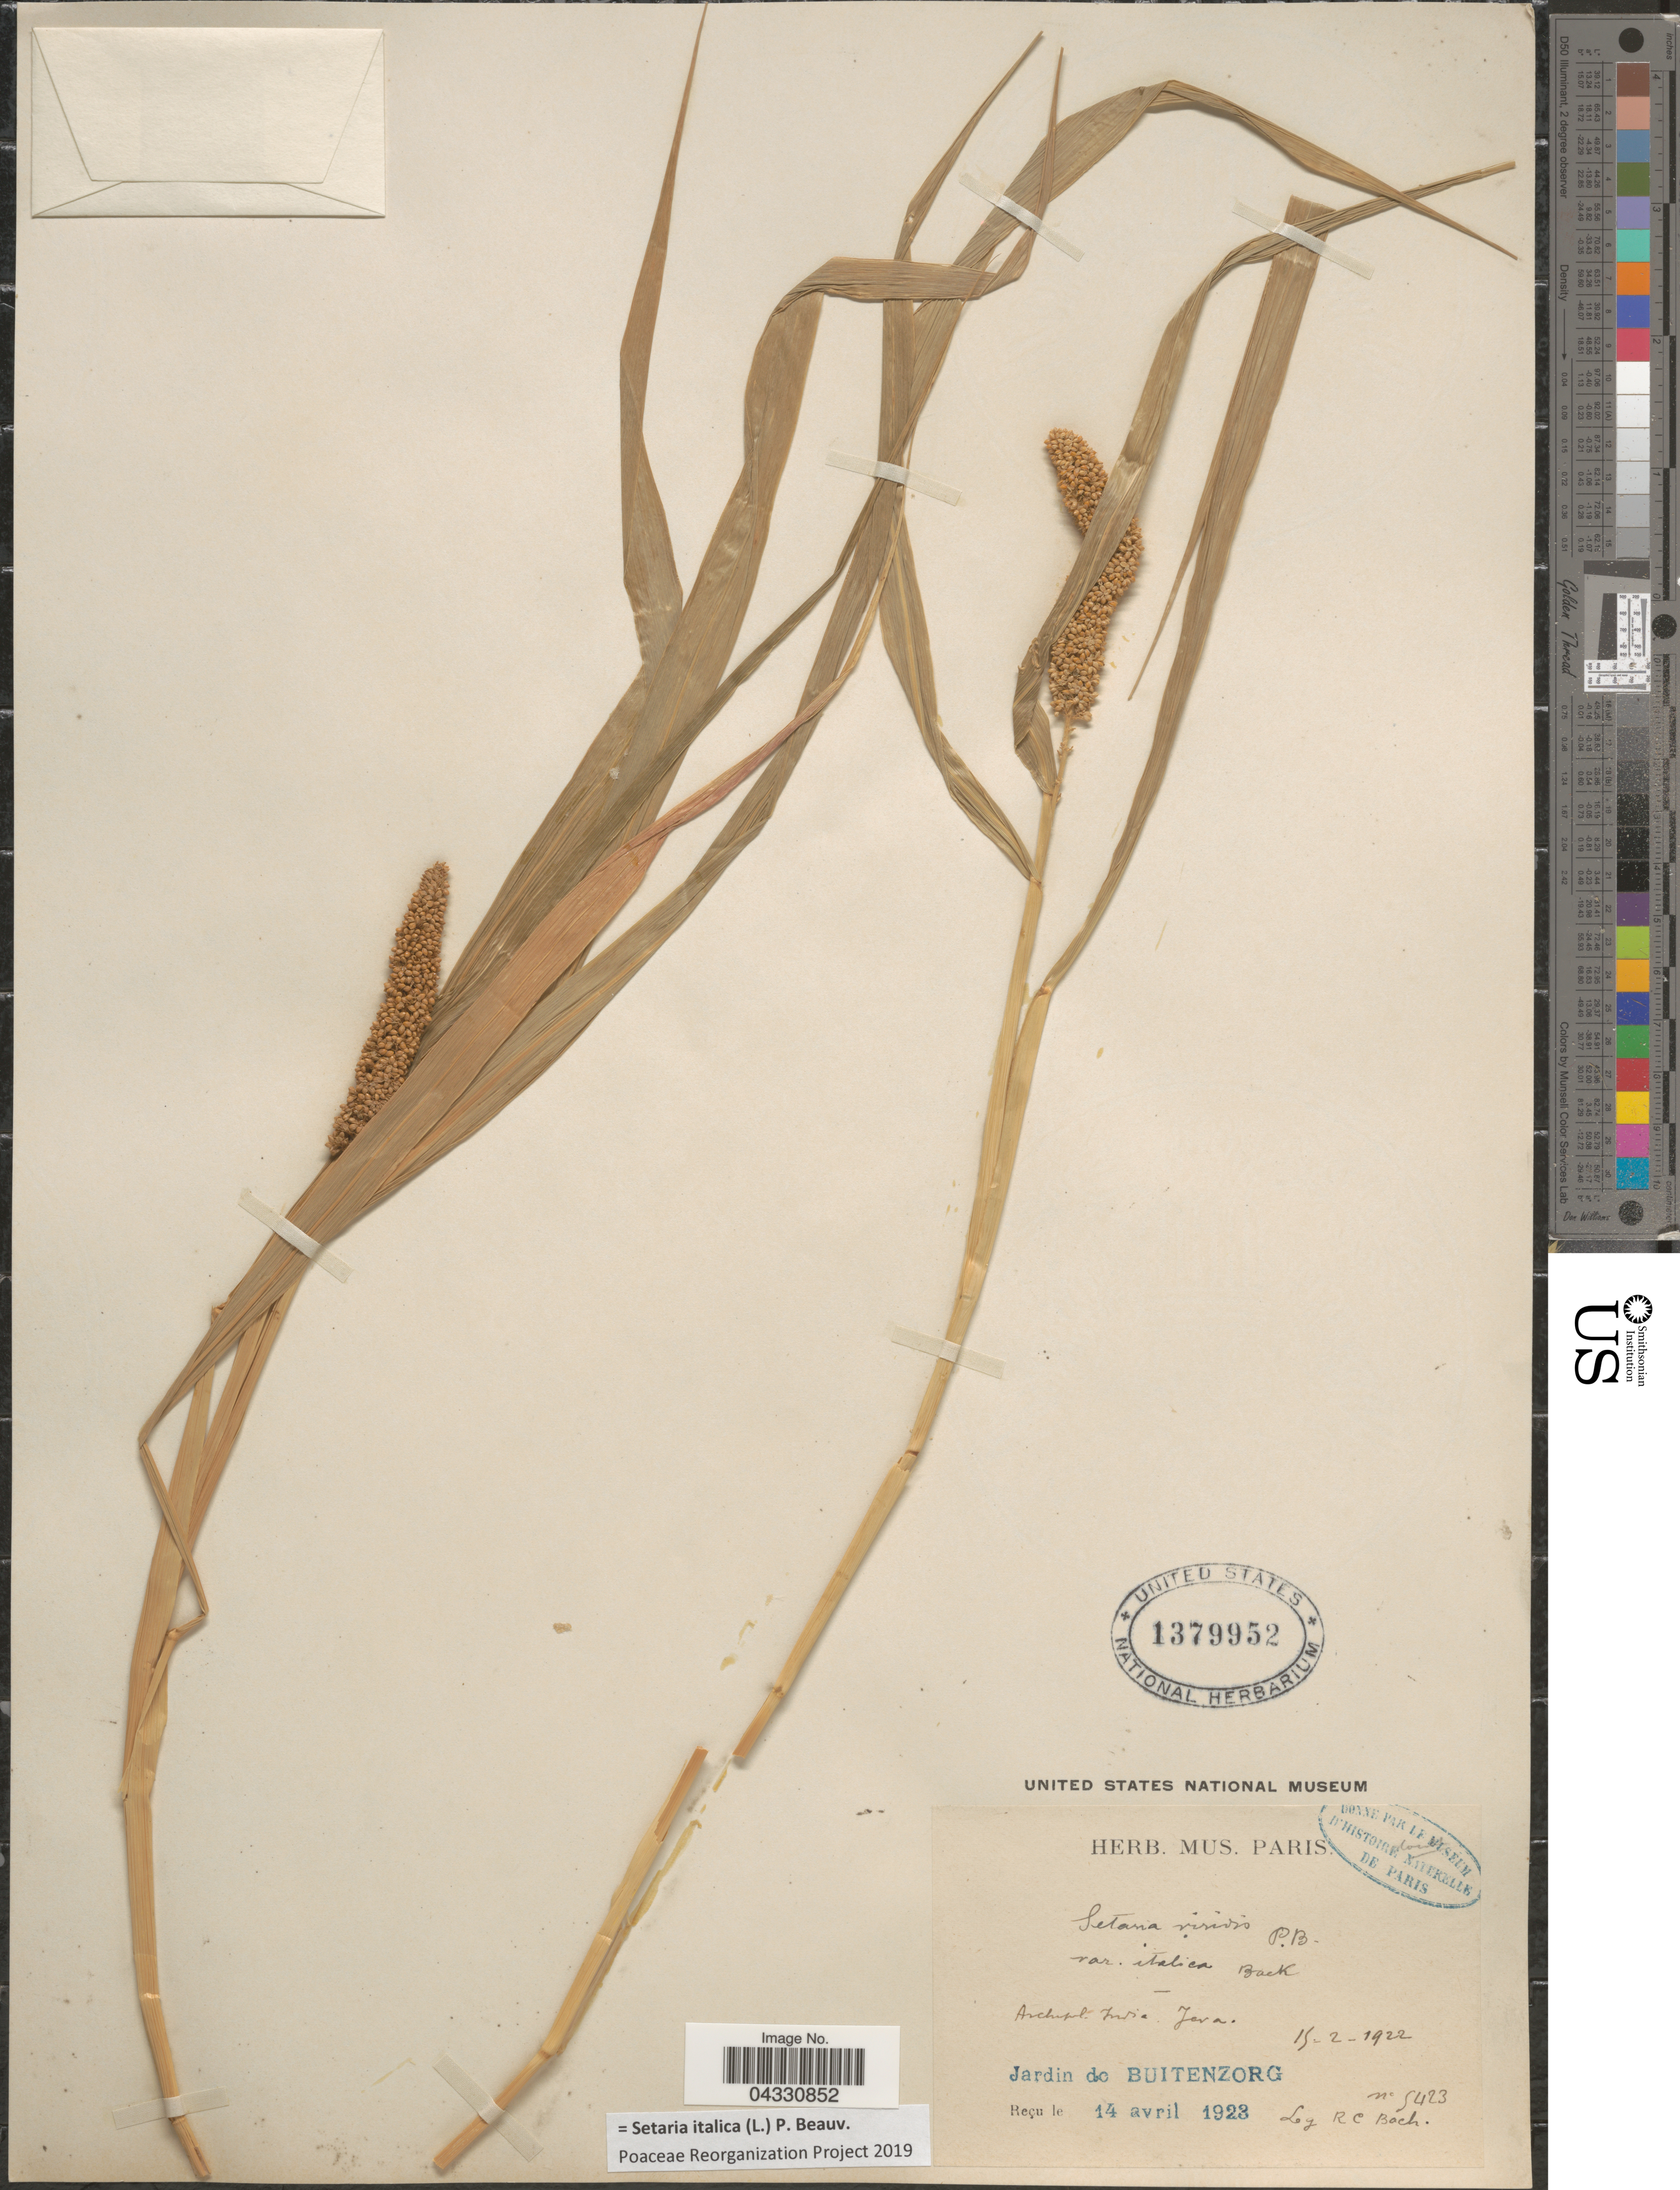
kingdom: Plantae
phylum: Tracheophyta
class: Liliopsida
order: Poales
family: Poaceae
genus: Setaria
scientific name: Setaria italica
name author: (L.) P. Beauv.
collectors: R. C. Bakhuizen van den Brink Jr.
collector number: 5423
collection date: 1922-02-15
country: Indonesia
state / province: Java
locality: Archipel. Indie. Java. Jardin de Buitenzorg.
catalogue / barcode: US 1379952